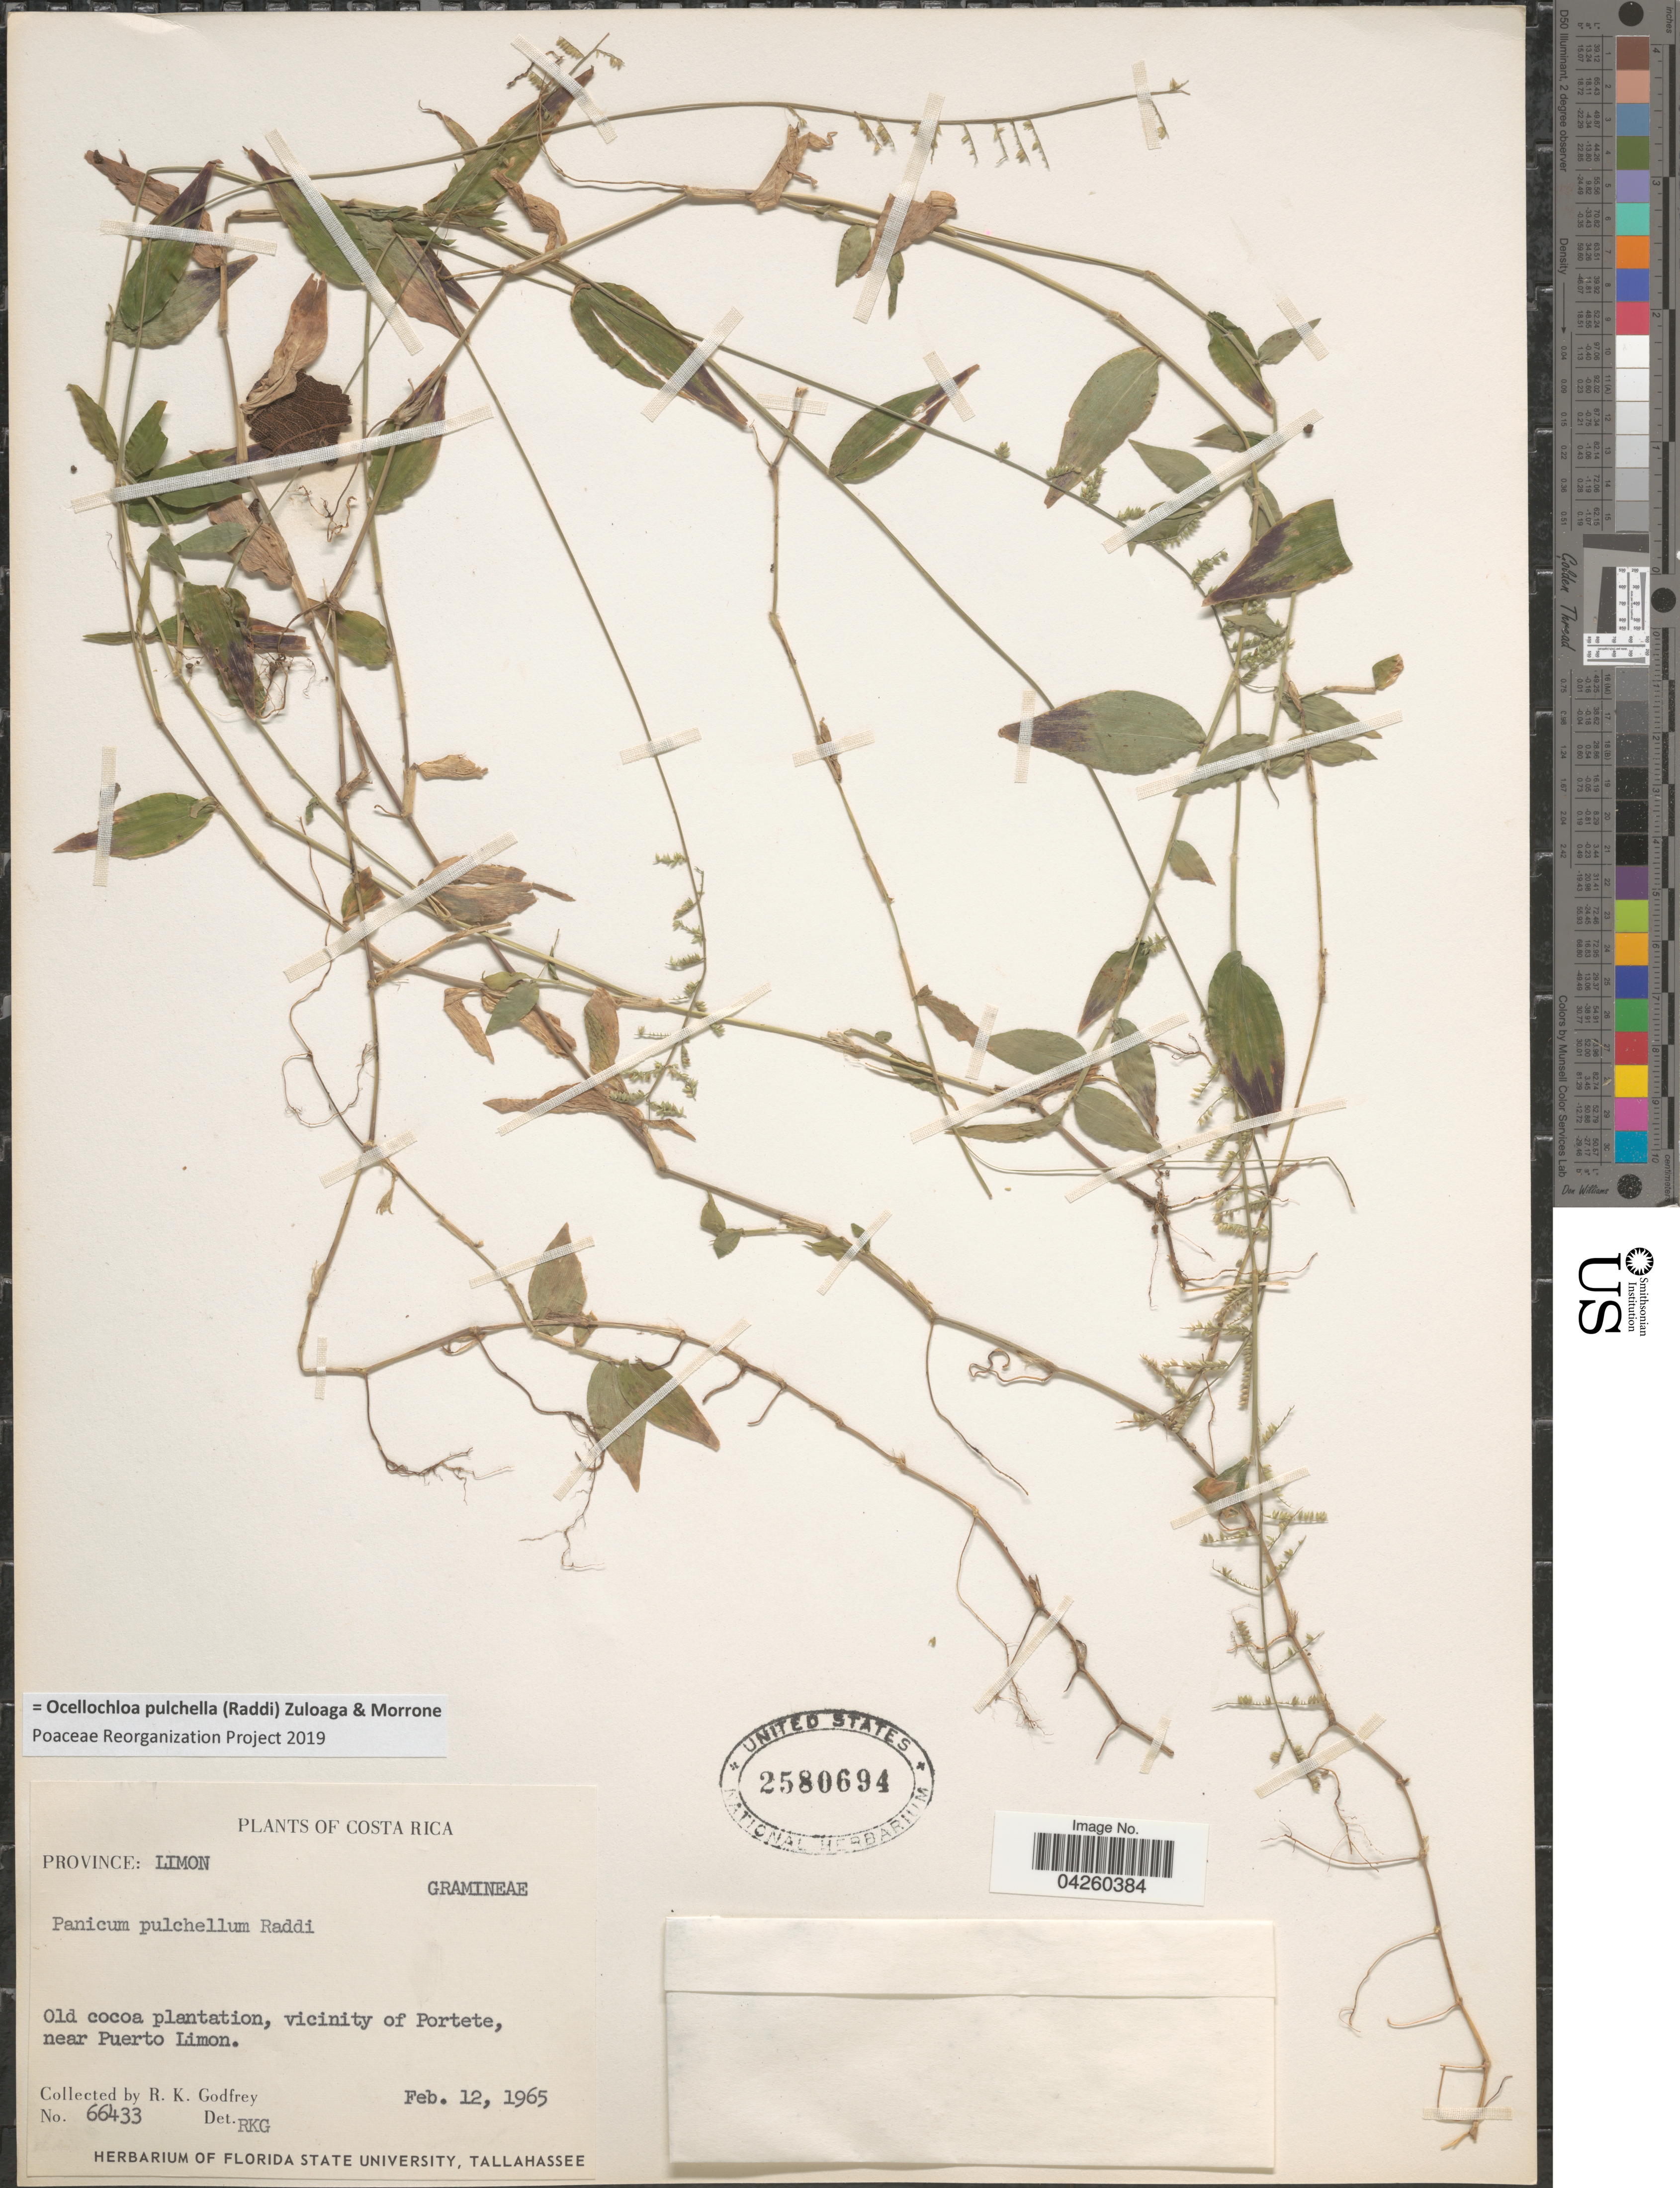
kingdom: Plantae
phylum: Tracheophyta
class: Liliopsida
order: Poales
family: Poaceae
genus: Ocellochloa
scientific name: Ocellochloa pulchella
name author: (Raddi) Zuloaga & Morrone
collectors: R. K. Godfrey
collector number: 66433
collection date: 1965-02-12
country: Costa Rica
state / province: Limón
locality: Province: Limon. Old cocoa plantation, vicinity of Portete, near Puerto Limon.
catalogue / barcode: US 2580694